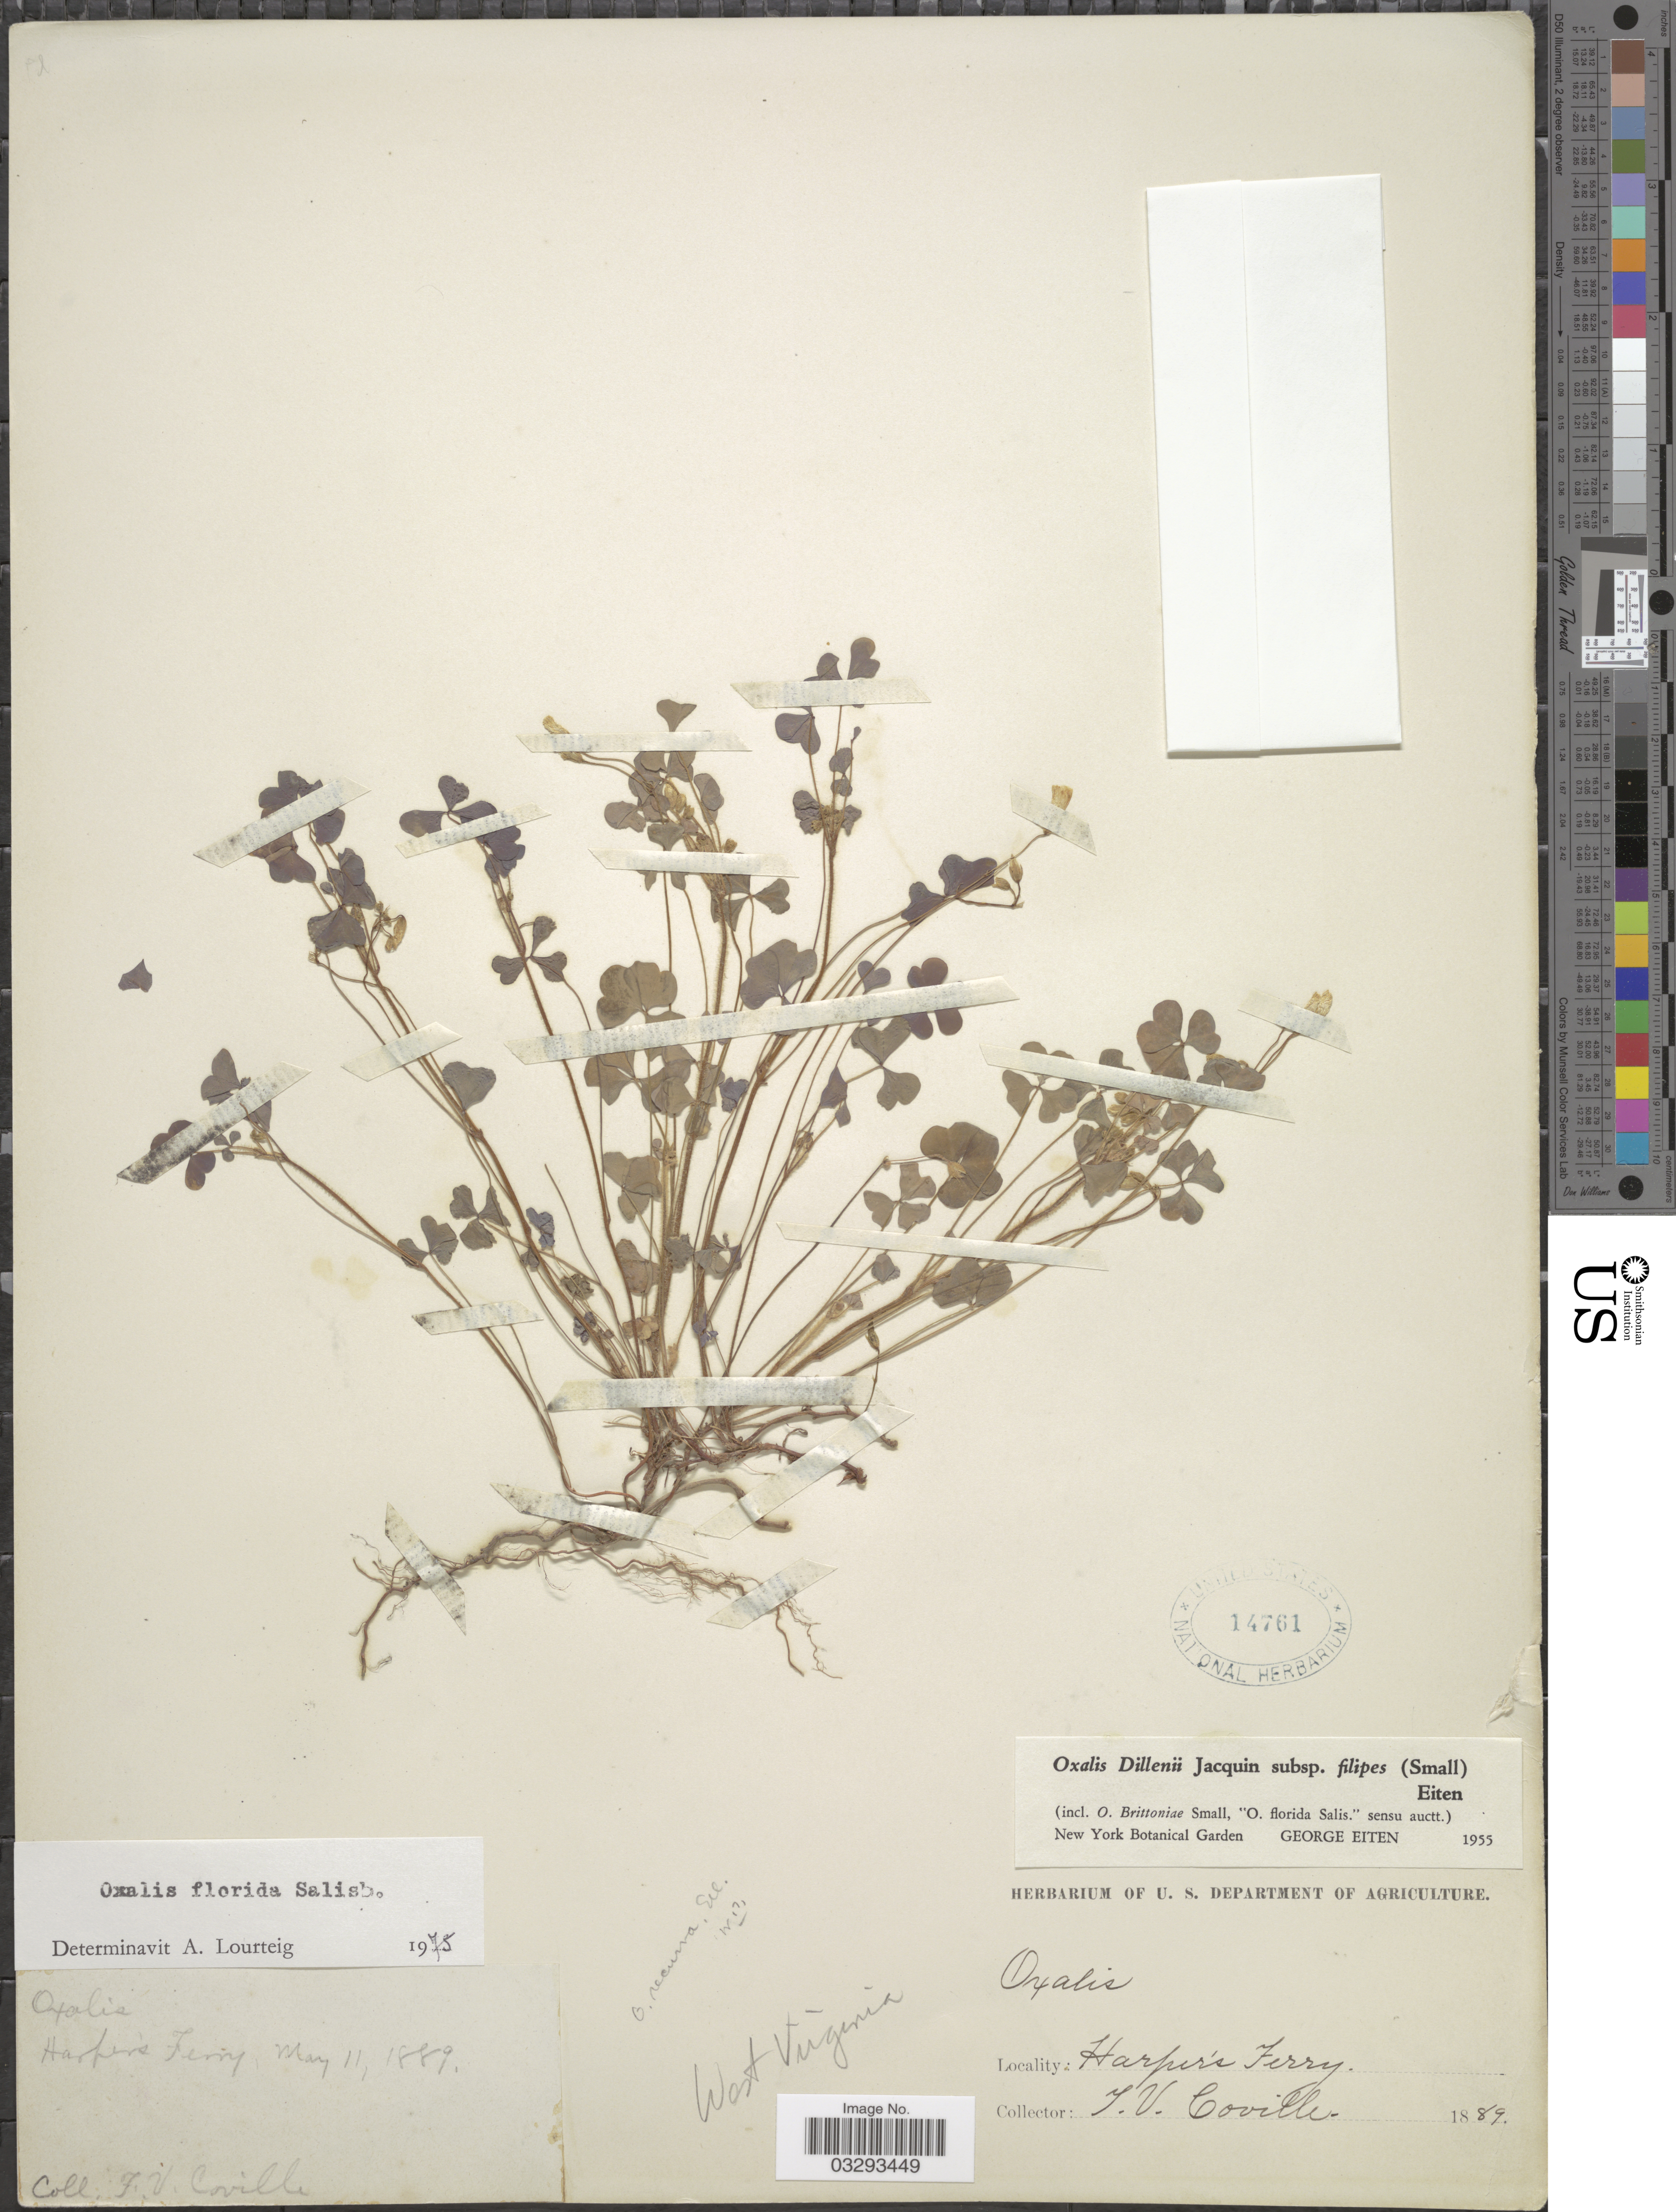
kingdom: Plantae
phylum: Tracheophyta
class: Magnoliopsida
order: Oxalidales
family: Oxalidaceae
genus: Oxalis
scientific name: Oxalis florida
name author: Salisb.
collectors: F. V. Coville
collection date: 1889-05-11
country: United States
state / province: West Virginia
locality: Harper's Ferry.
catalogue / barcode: US 14761